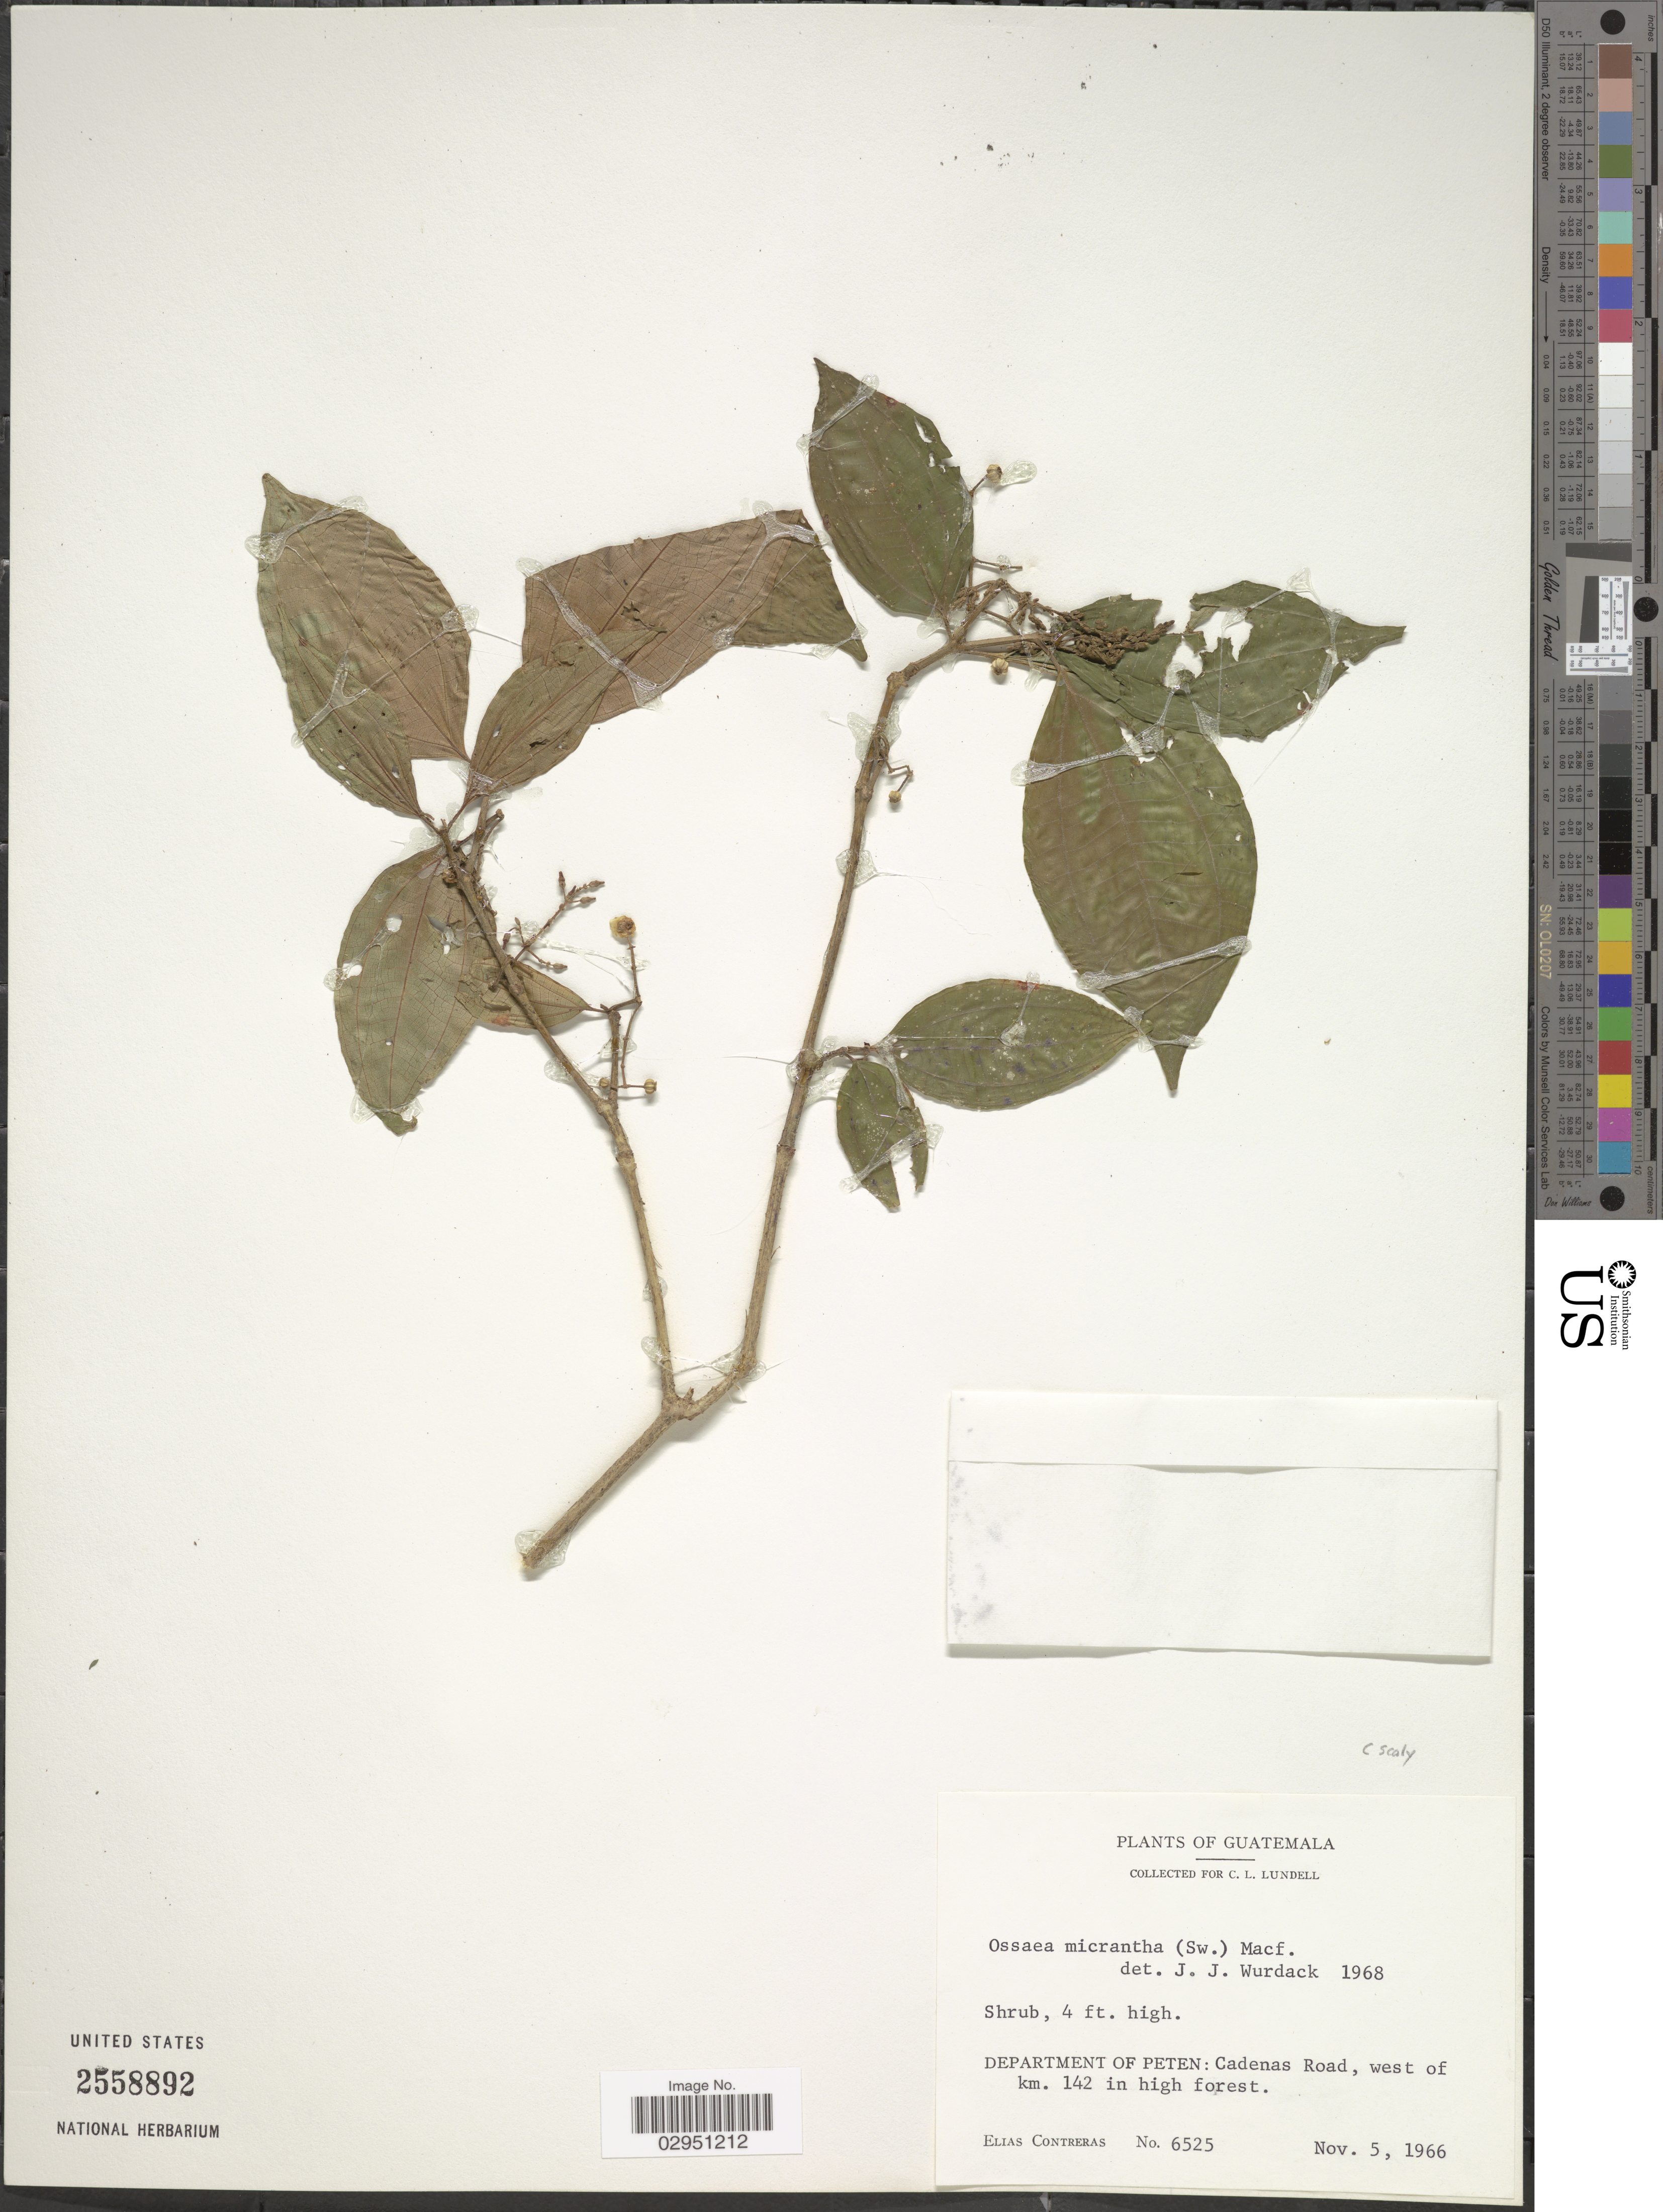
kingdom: Plantae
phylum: Tracheophyta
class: Magnoliopsida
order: Myrtales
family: Melastomataceae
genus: Ossaea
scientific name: Ossaea micrantha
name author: (Sw.) Macfad. ex Cogn.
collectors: E. Contreras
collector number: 6525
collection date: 1966-11-05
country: Guatemala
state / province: El Petén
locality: Department of Peten: Cadenas Road, west of km. 142.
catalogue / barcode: US 2558892